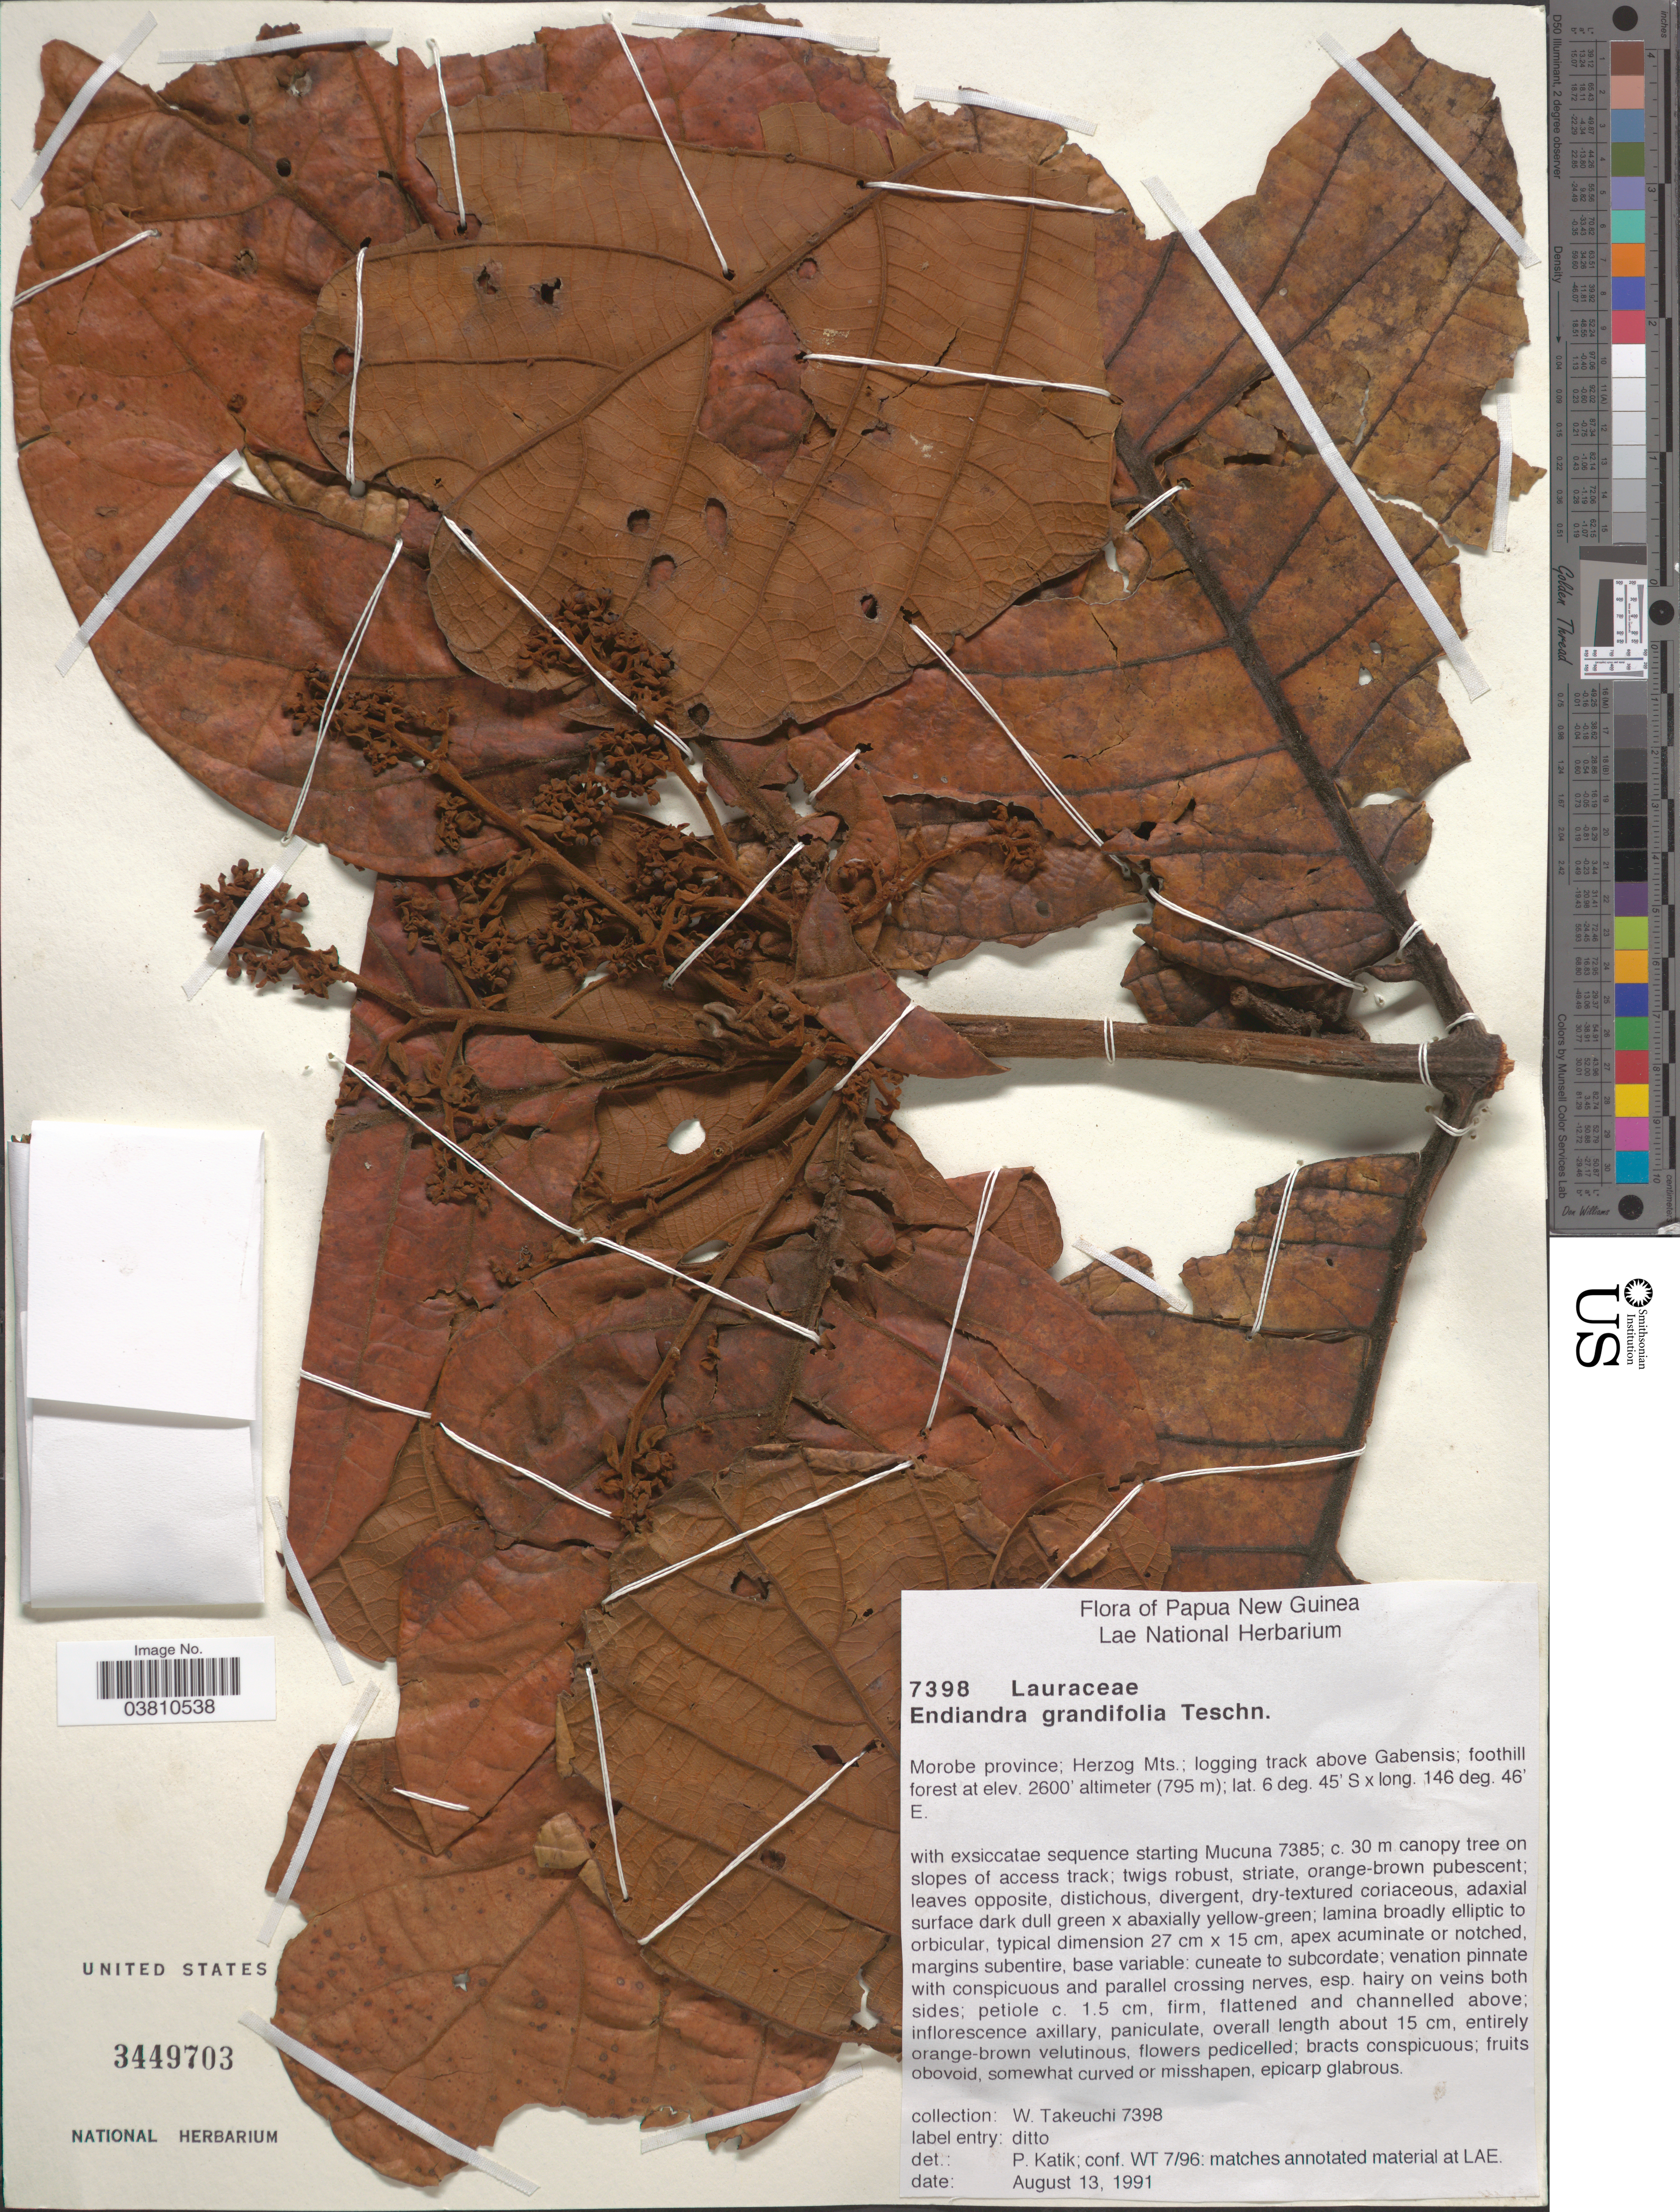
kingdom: Plantae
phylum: Tracheophyta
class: Magnoliopsida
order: Laurales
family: Lauraceae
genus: Endiandra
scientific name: Endiandra grandifolia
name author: Teschner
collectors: W. Takeuchi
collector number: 7398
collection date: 1991-08-13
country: Papua New Guinea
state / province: Morobe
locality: Herzog Mts.; logging track above Gabensis.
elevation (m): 792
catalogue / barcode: US 3449703